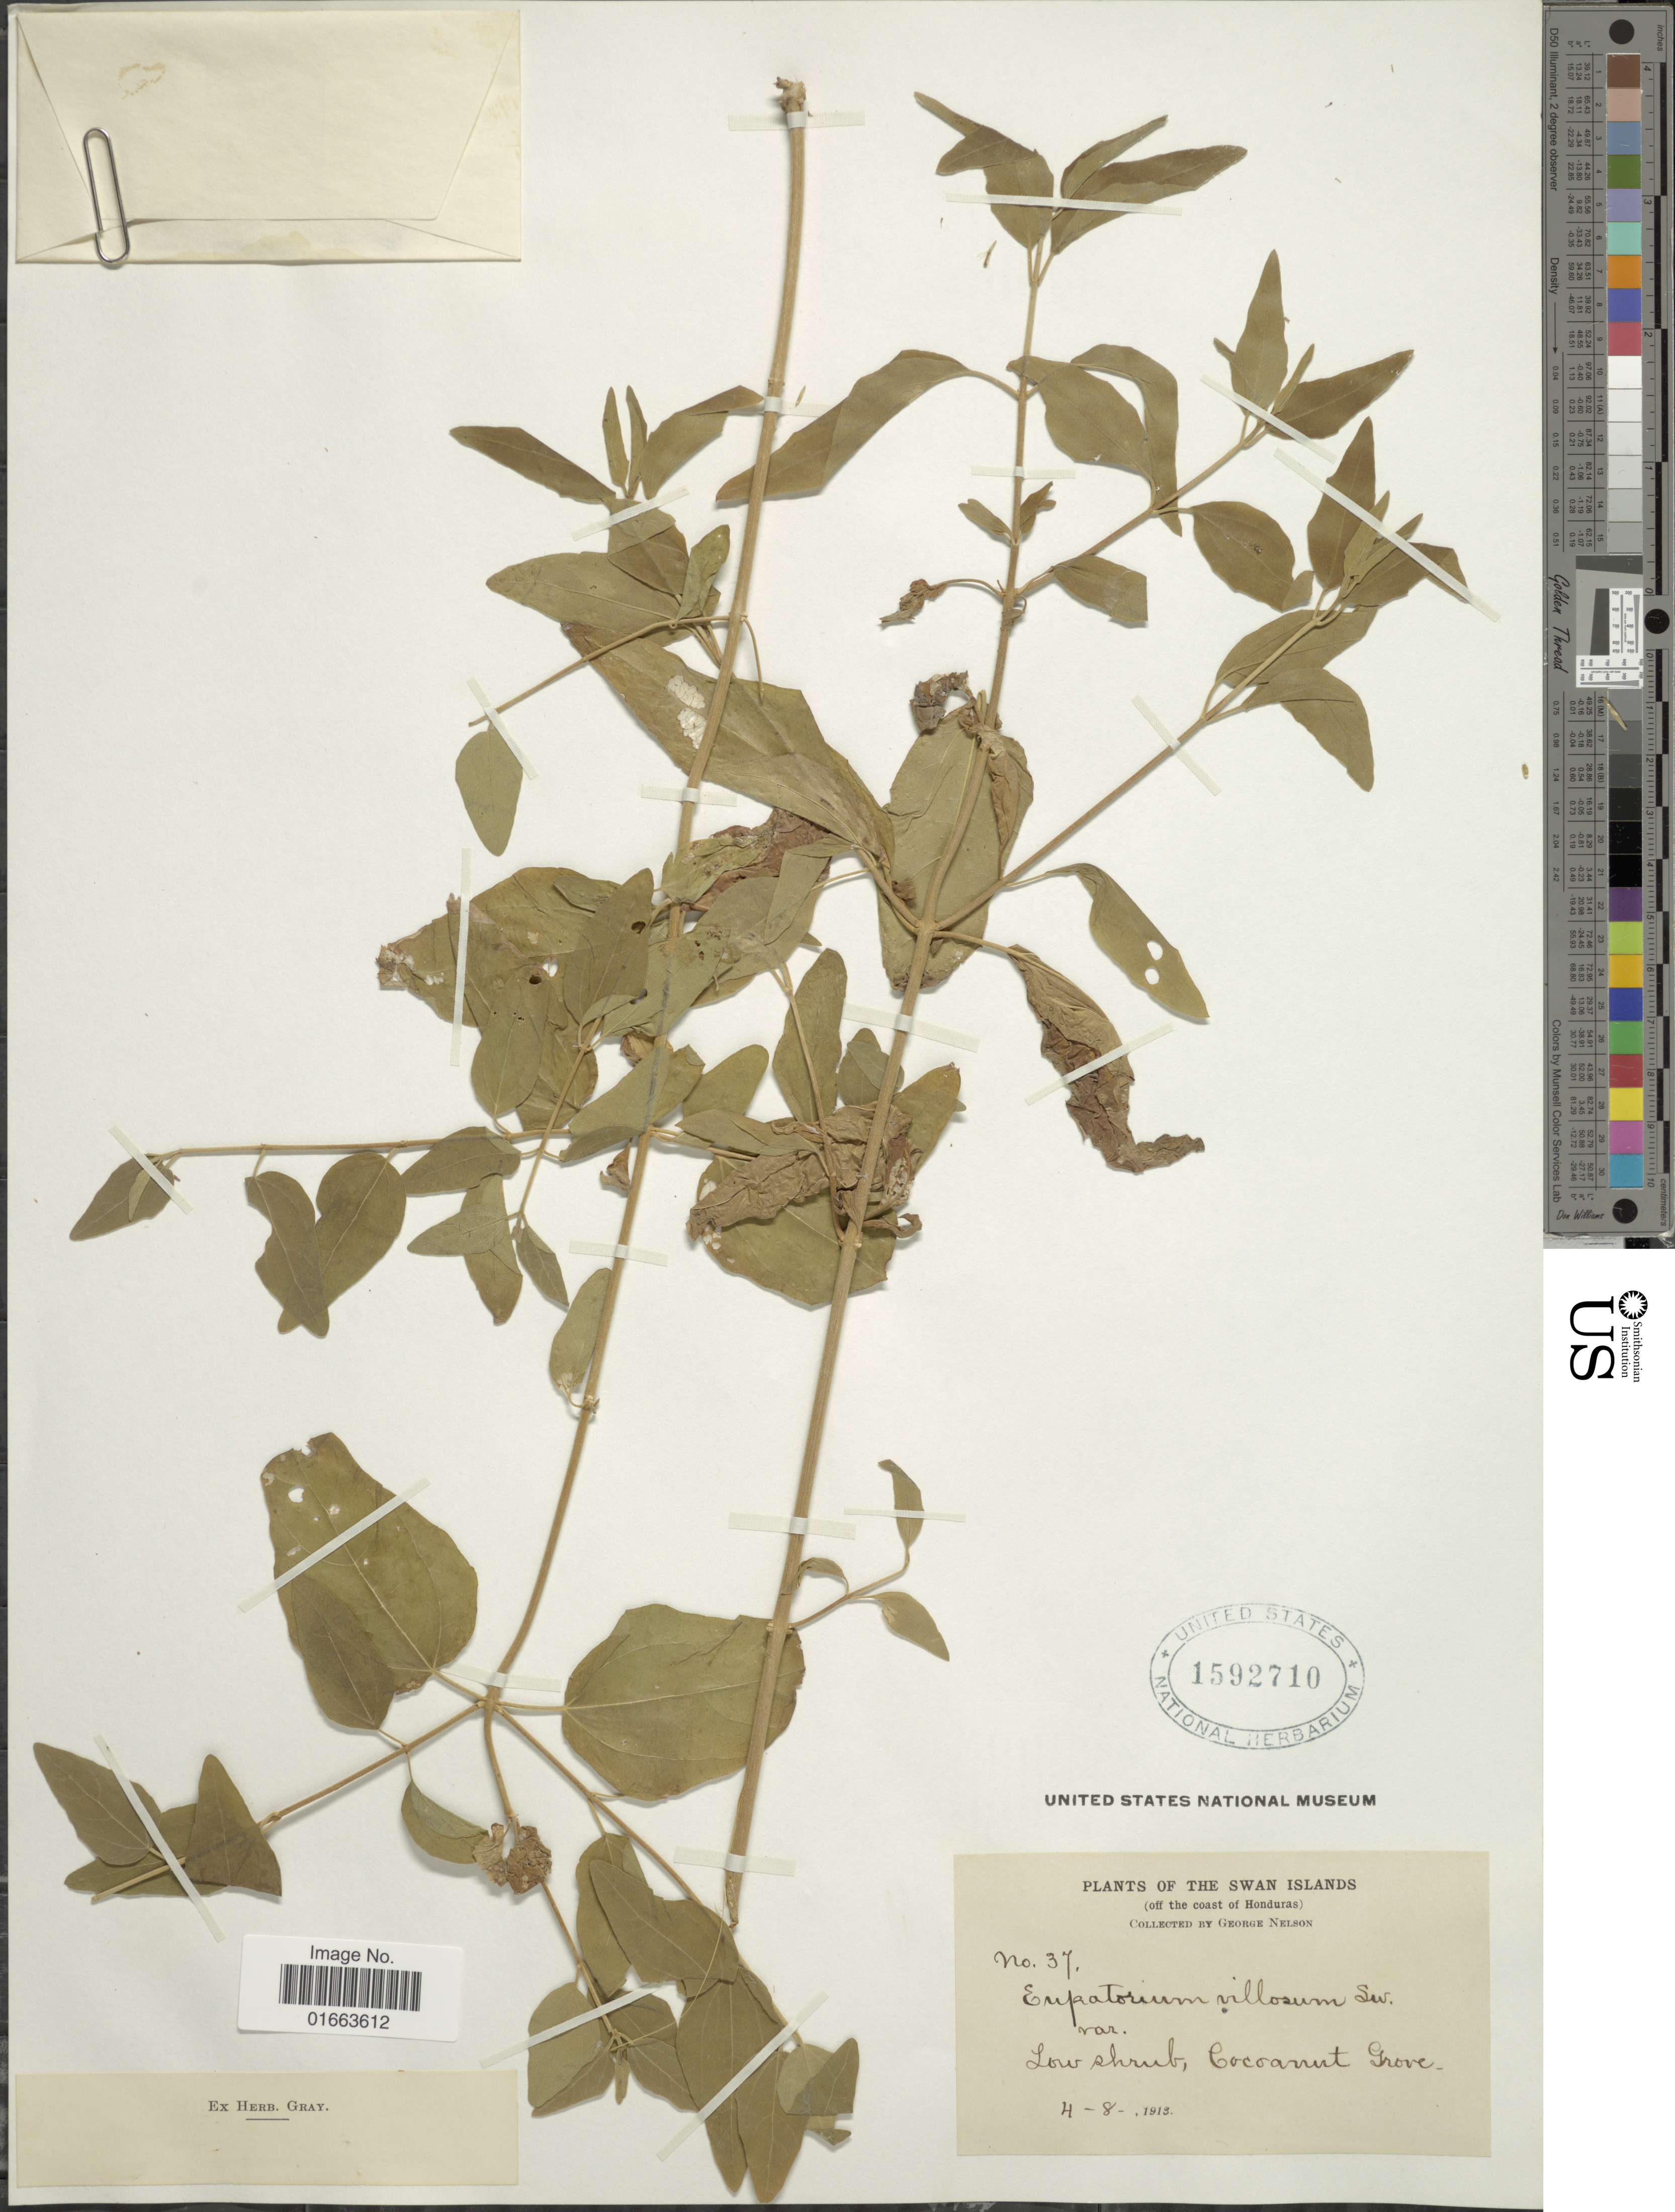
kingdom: Plantae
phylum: Tracheophyta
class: Magnoliopsida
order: Asterales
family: Asteraceae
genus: Koanophyllon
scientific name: Koanophyllon villosum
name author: (Sw.) R.M. King & H. Rob.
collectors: G. Nelson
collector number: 37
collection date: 1913-08-04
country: Honduras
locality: Swan Islands (off the coast of Honduras), low shrub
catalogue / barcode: US 1592710